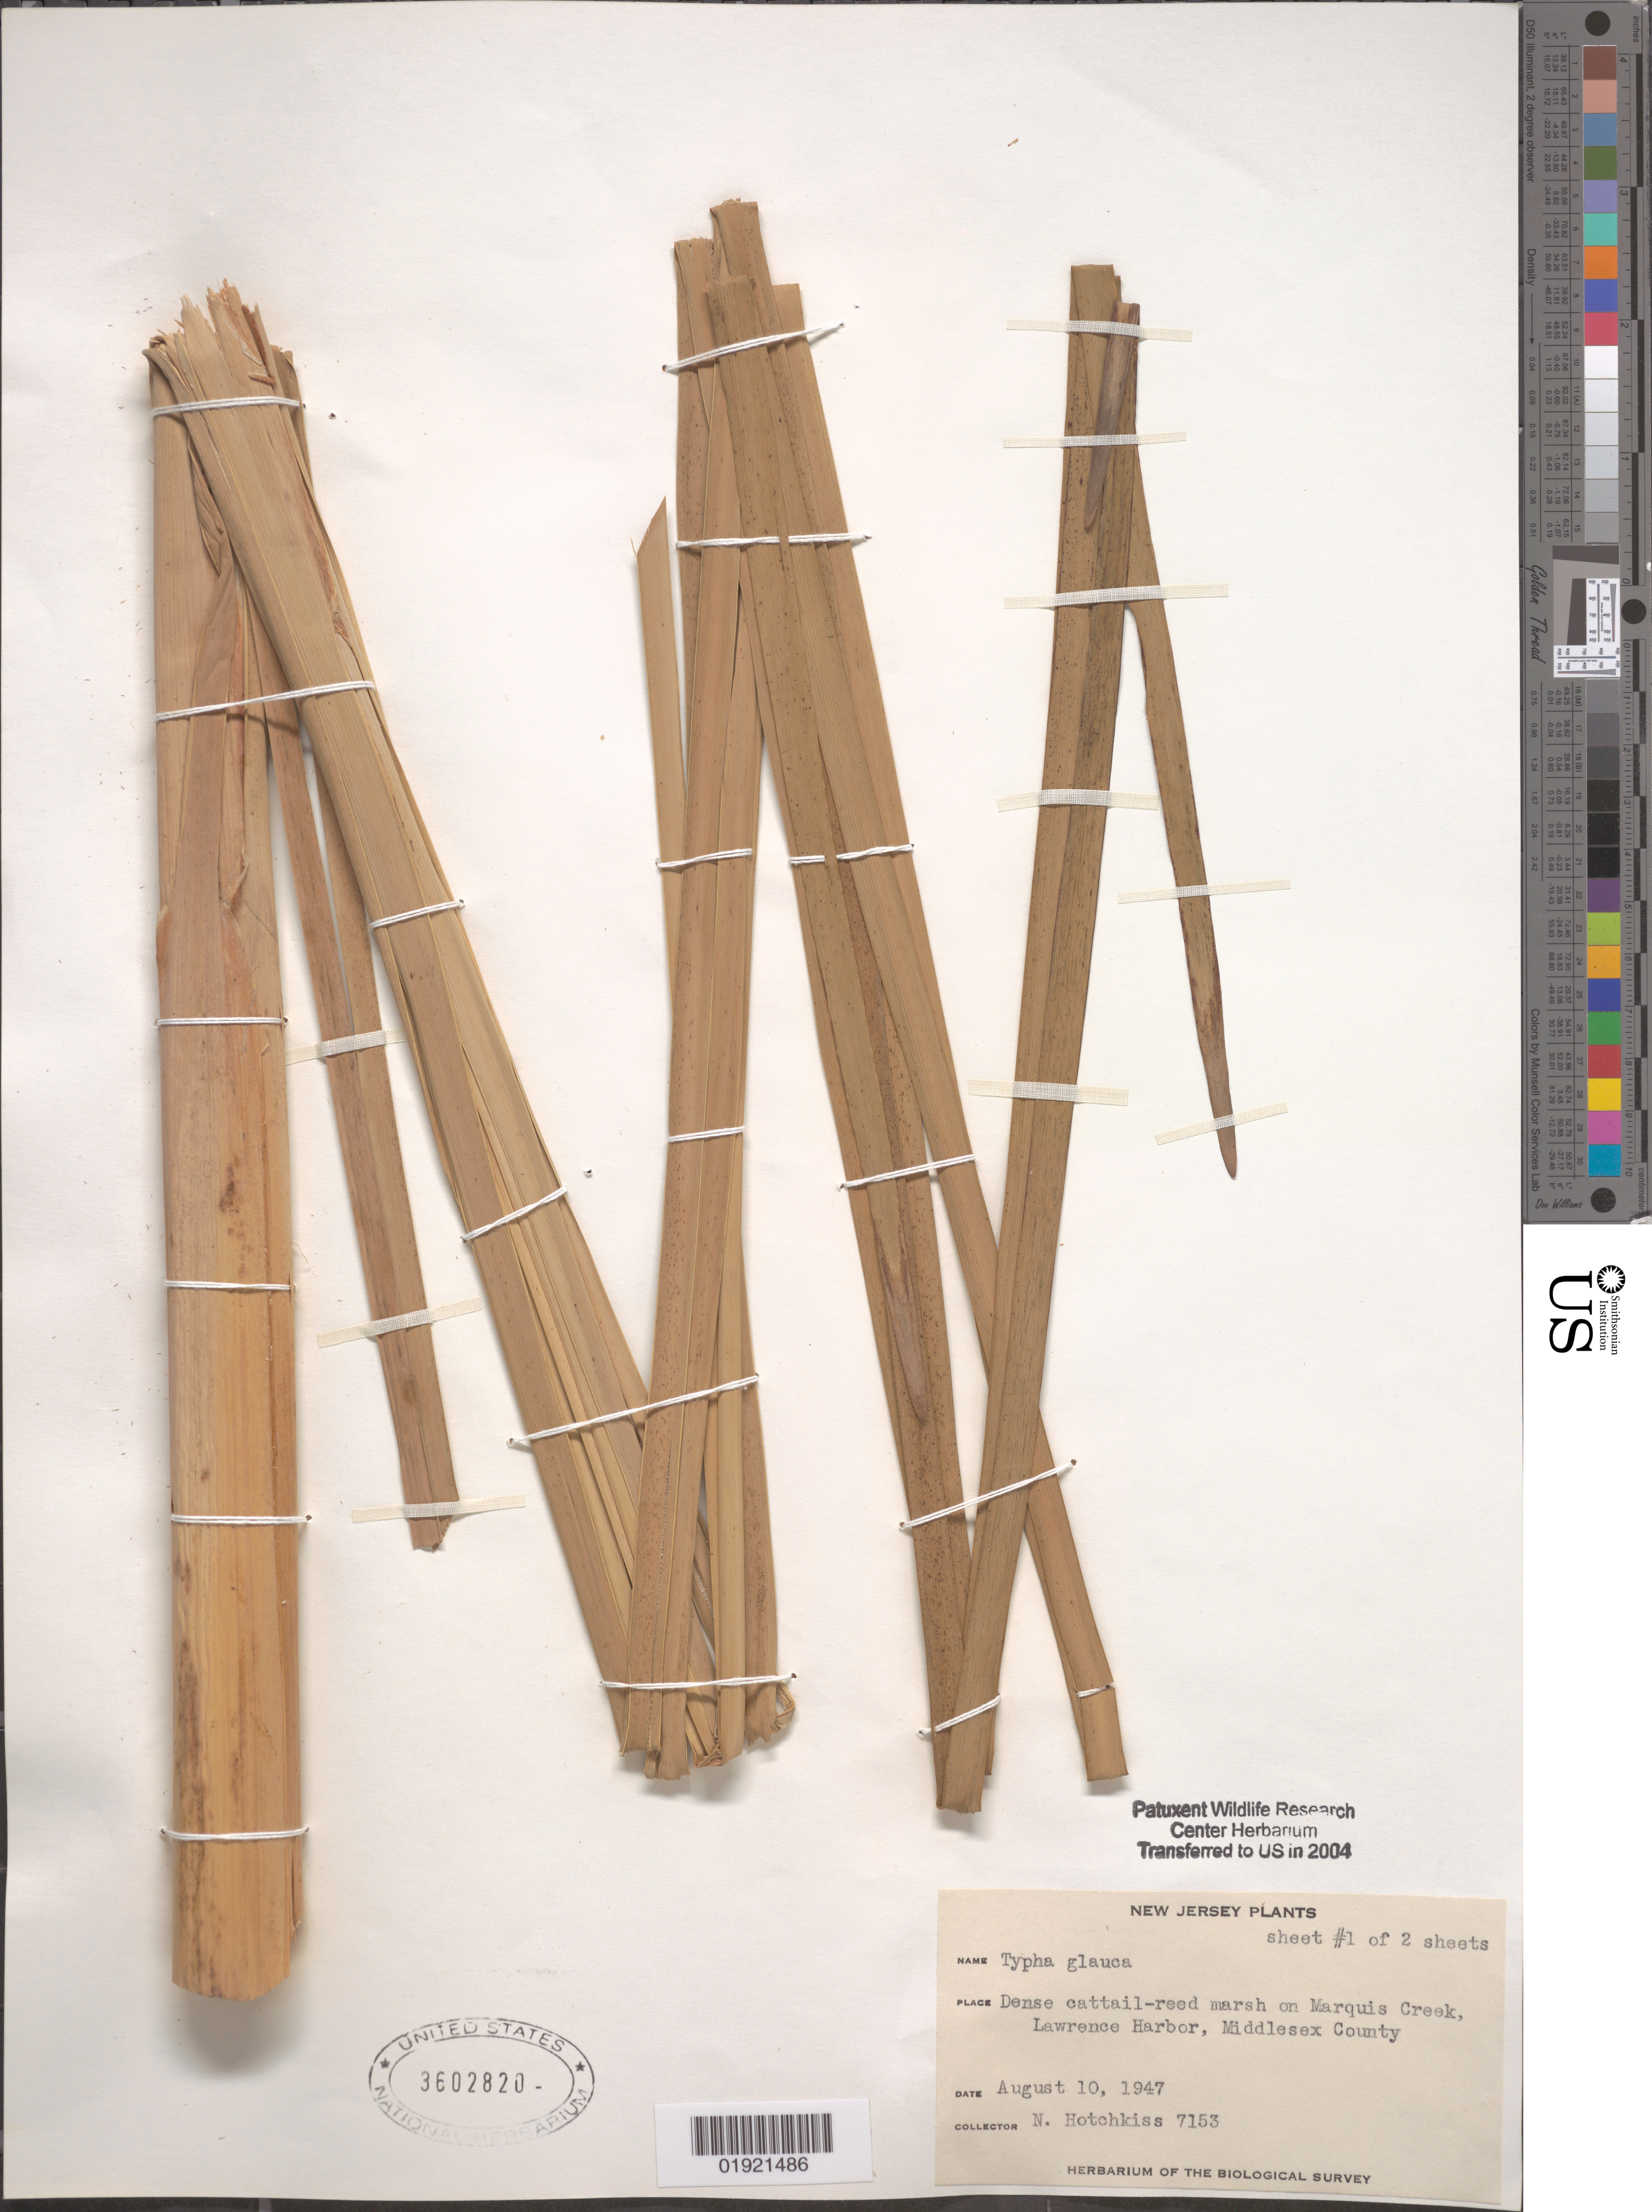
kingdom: Plantae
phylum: Tracheophyta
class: Liliopsida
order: Poales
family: Typhaceae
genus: Typha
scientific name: Typha glauca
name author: Godr.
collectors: N. Hotchkiss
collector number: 7153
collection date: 1947-08-10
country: United States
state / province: New Jersey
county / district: Middlesex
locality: Marquis Creek, Lawrence Harbor.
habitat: Dense cattail-reed marsh.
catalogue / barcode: US 3602820